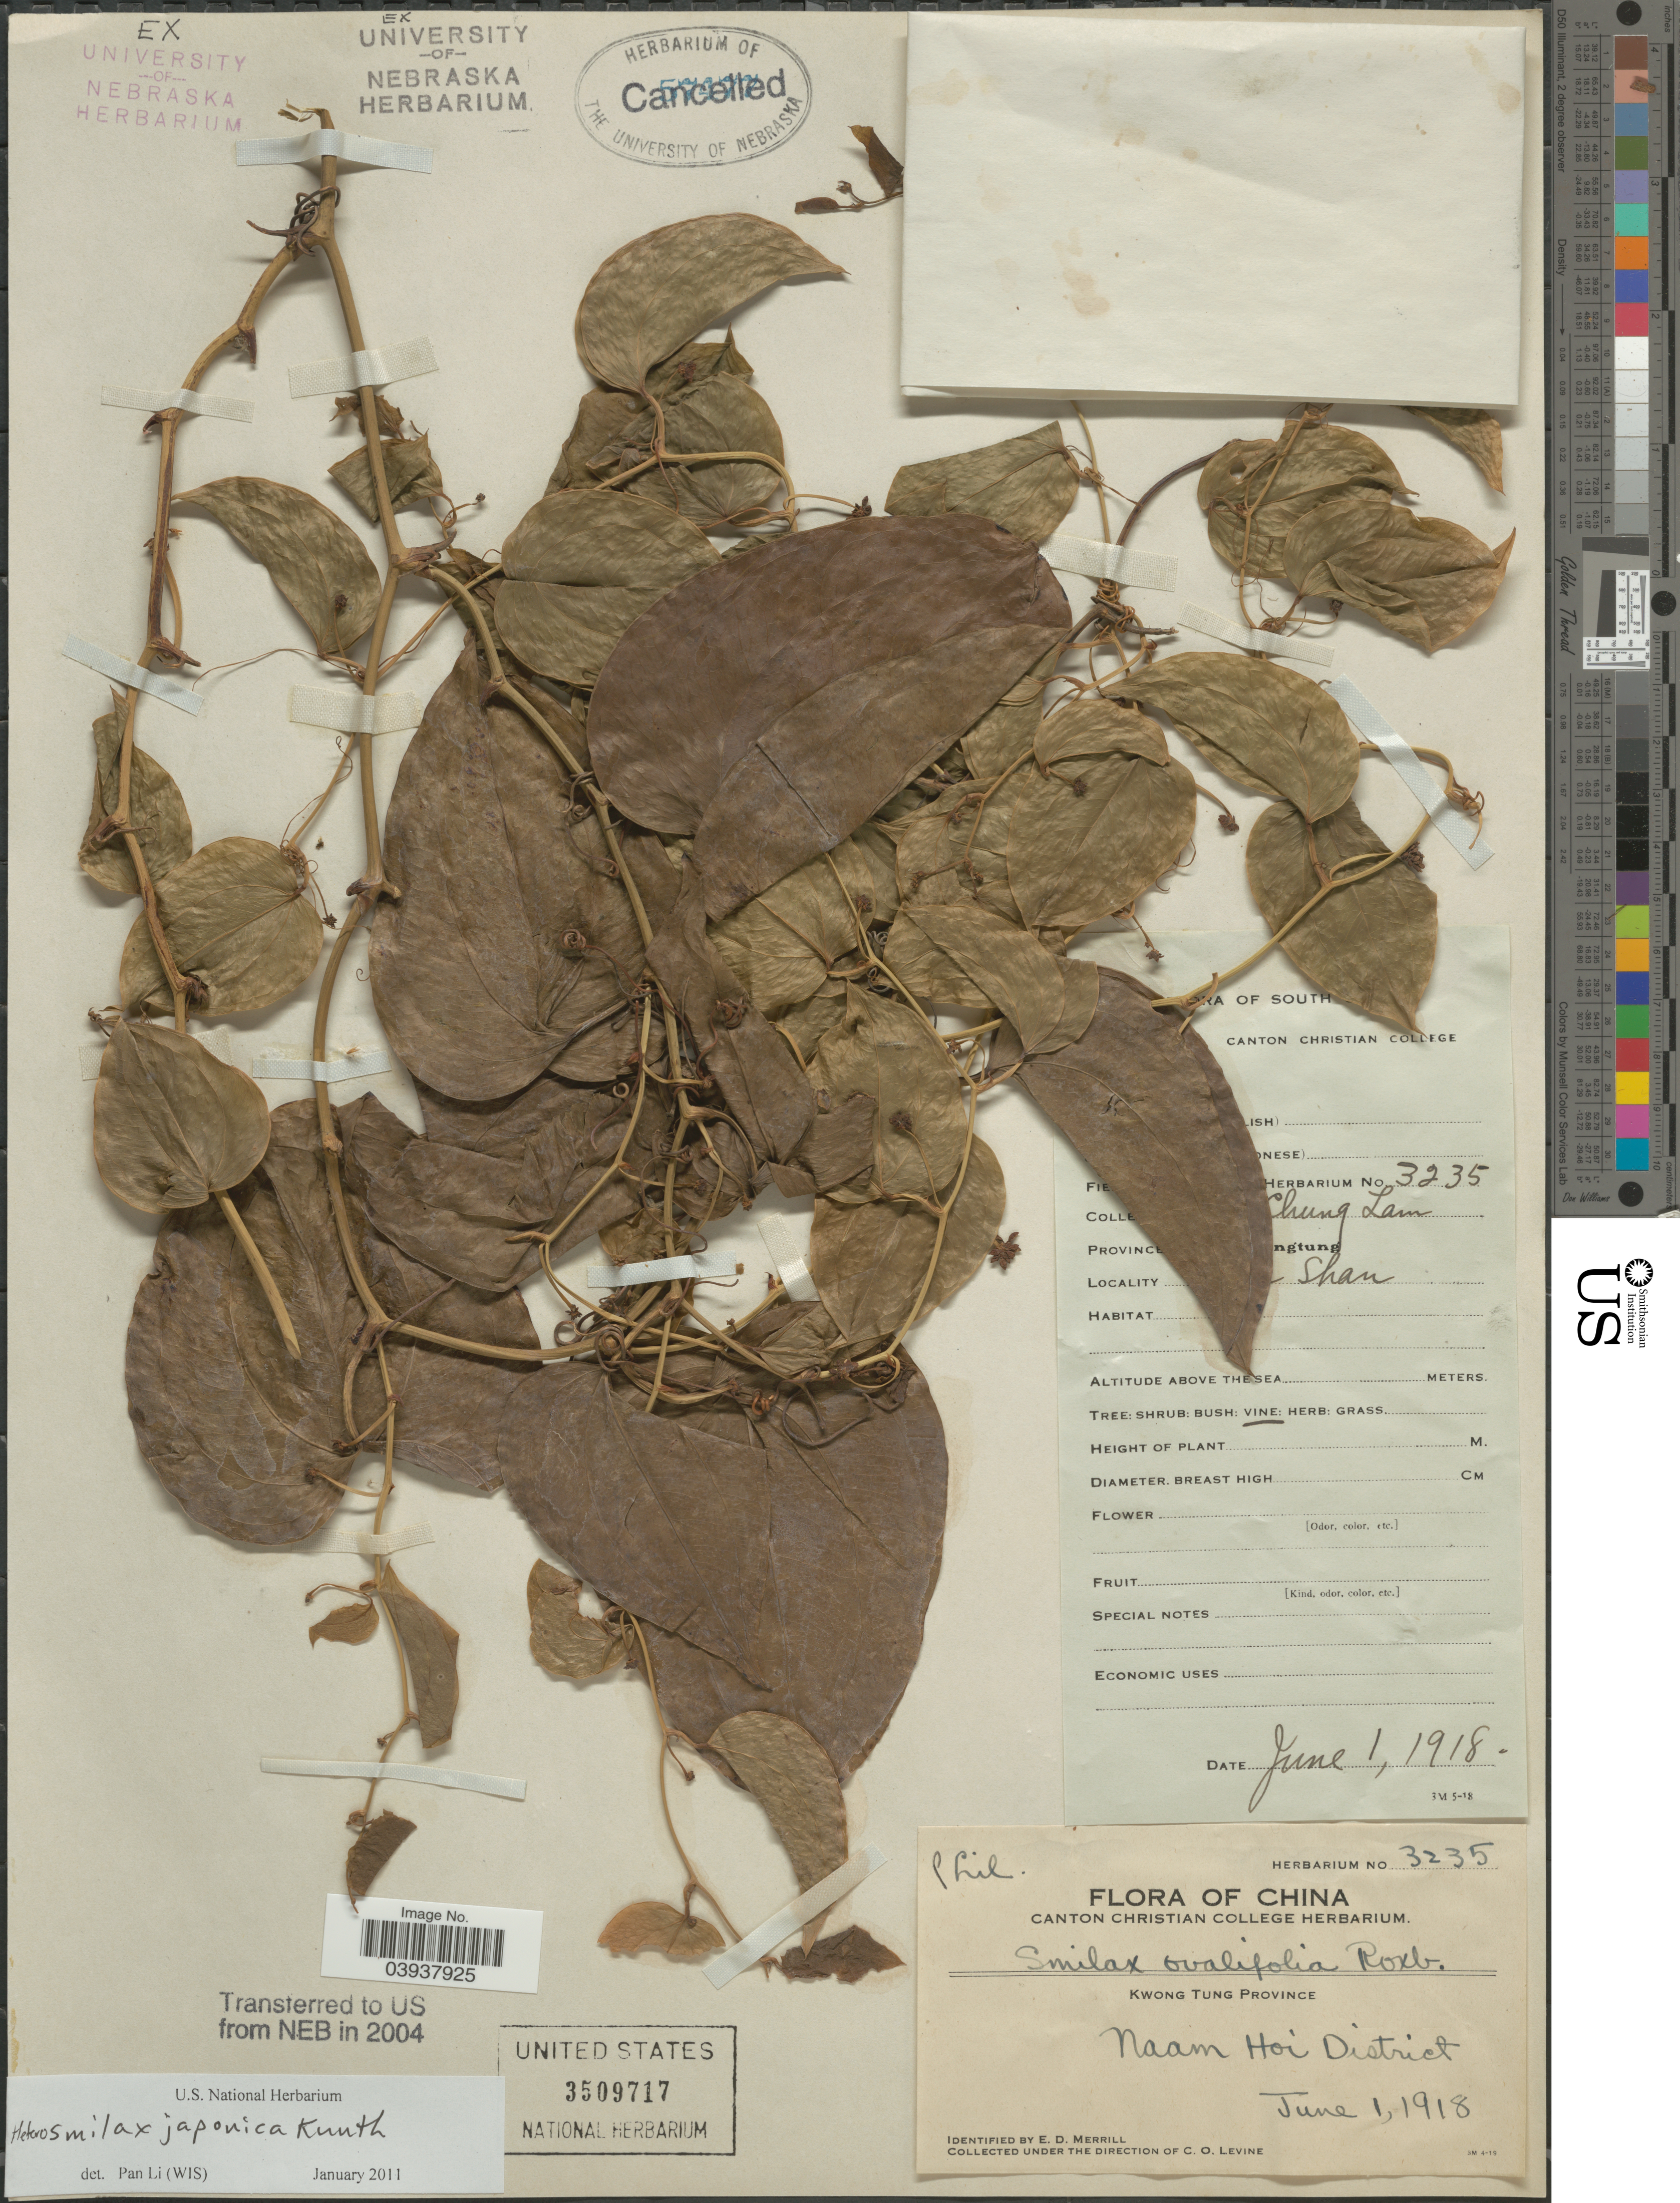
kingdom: Plantae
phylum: Tracheophyta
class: Liliopsida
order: Liliales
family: Smilacaceae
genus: Heterosmilax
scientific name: Heterosmilax japonica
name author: Kunth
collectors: C. O. Levine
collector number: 3235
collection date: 1918-06-01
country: China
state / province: Guangdong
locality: [illegible text] Shan. Kwong Tung Province. Naam Hoi District.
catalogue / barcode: US 3509717